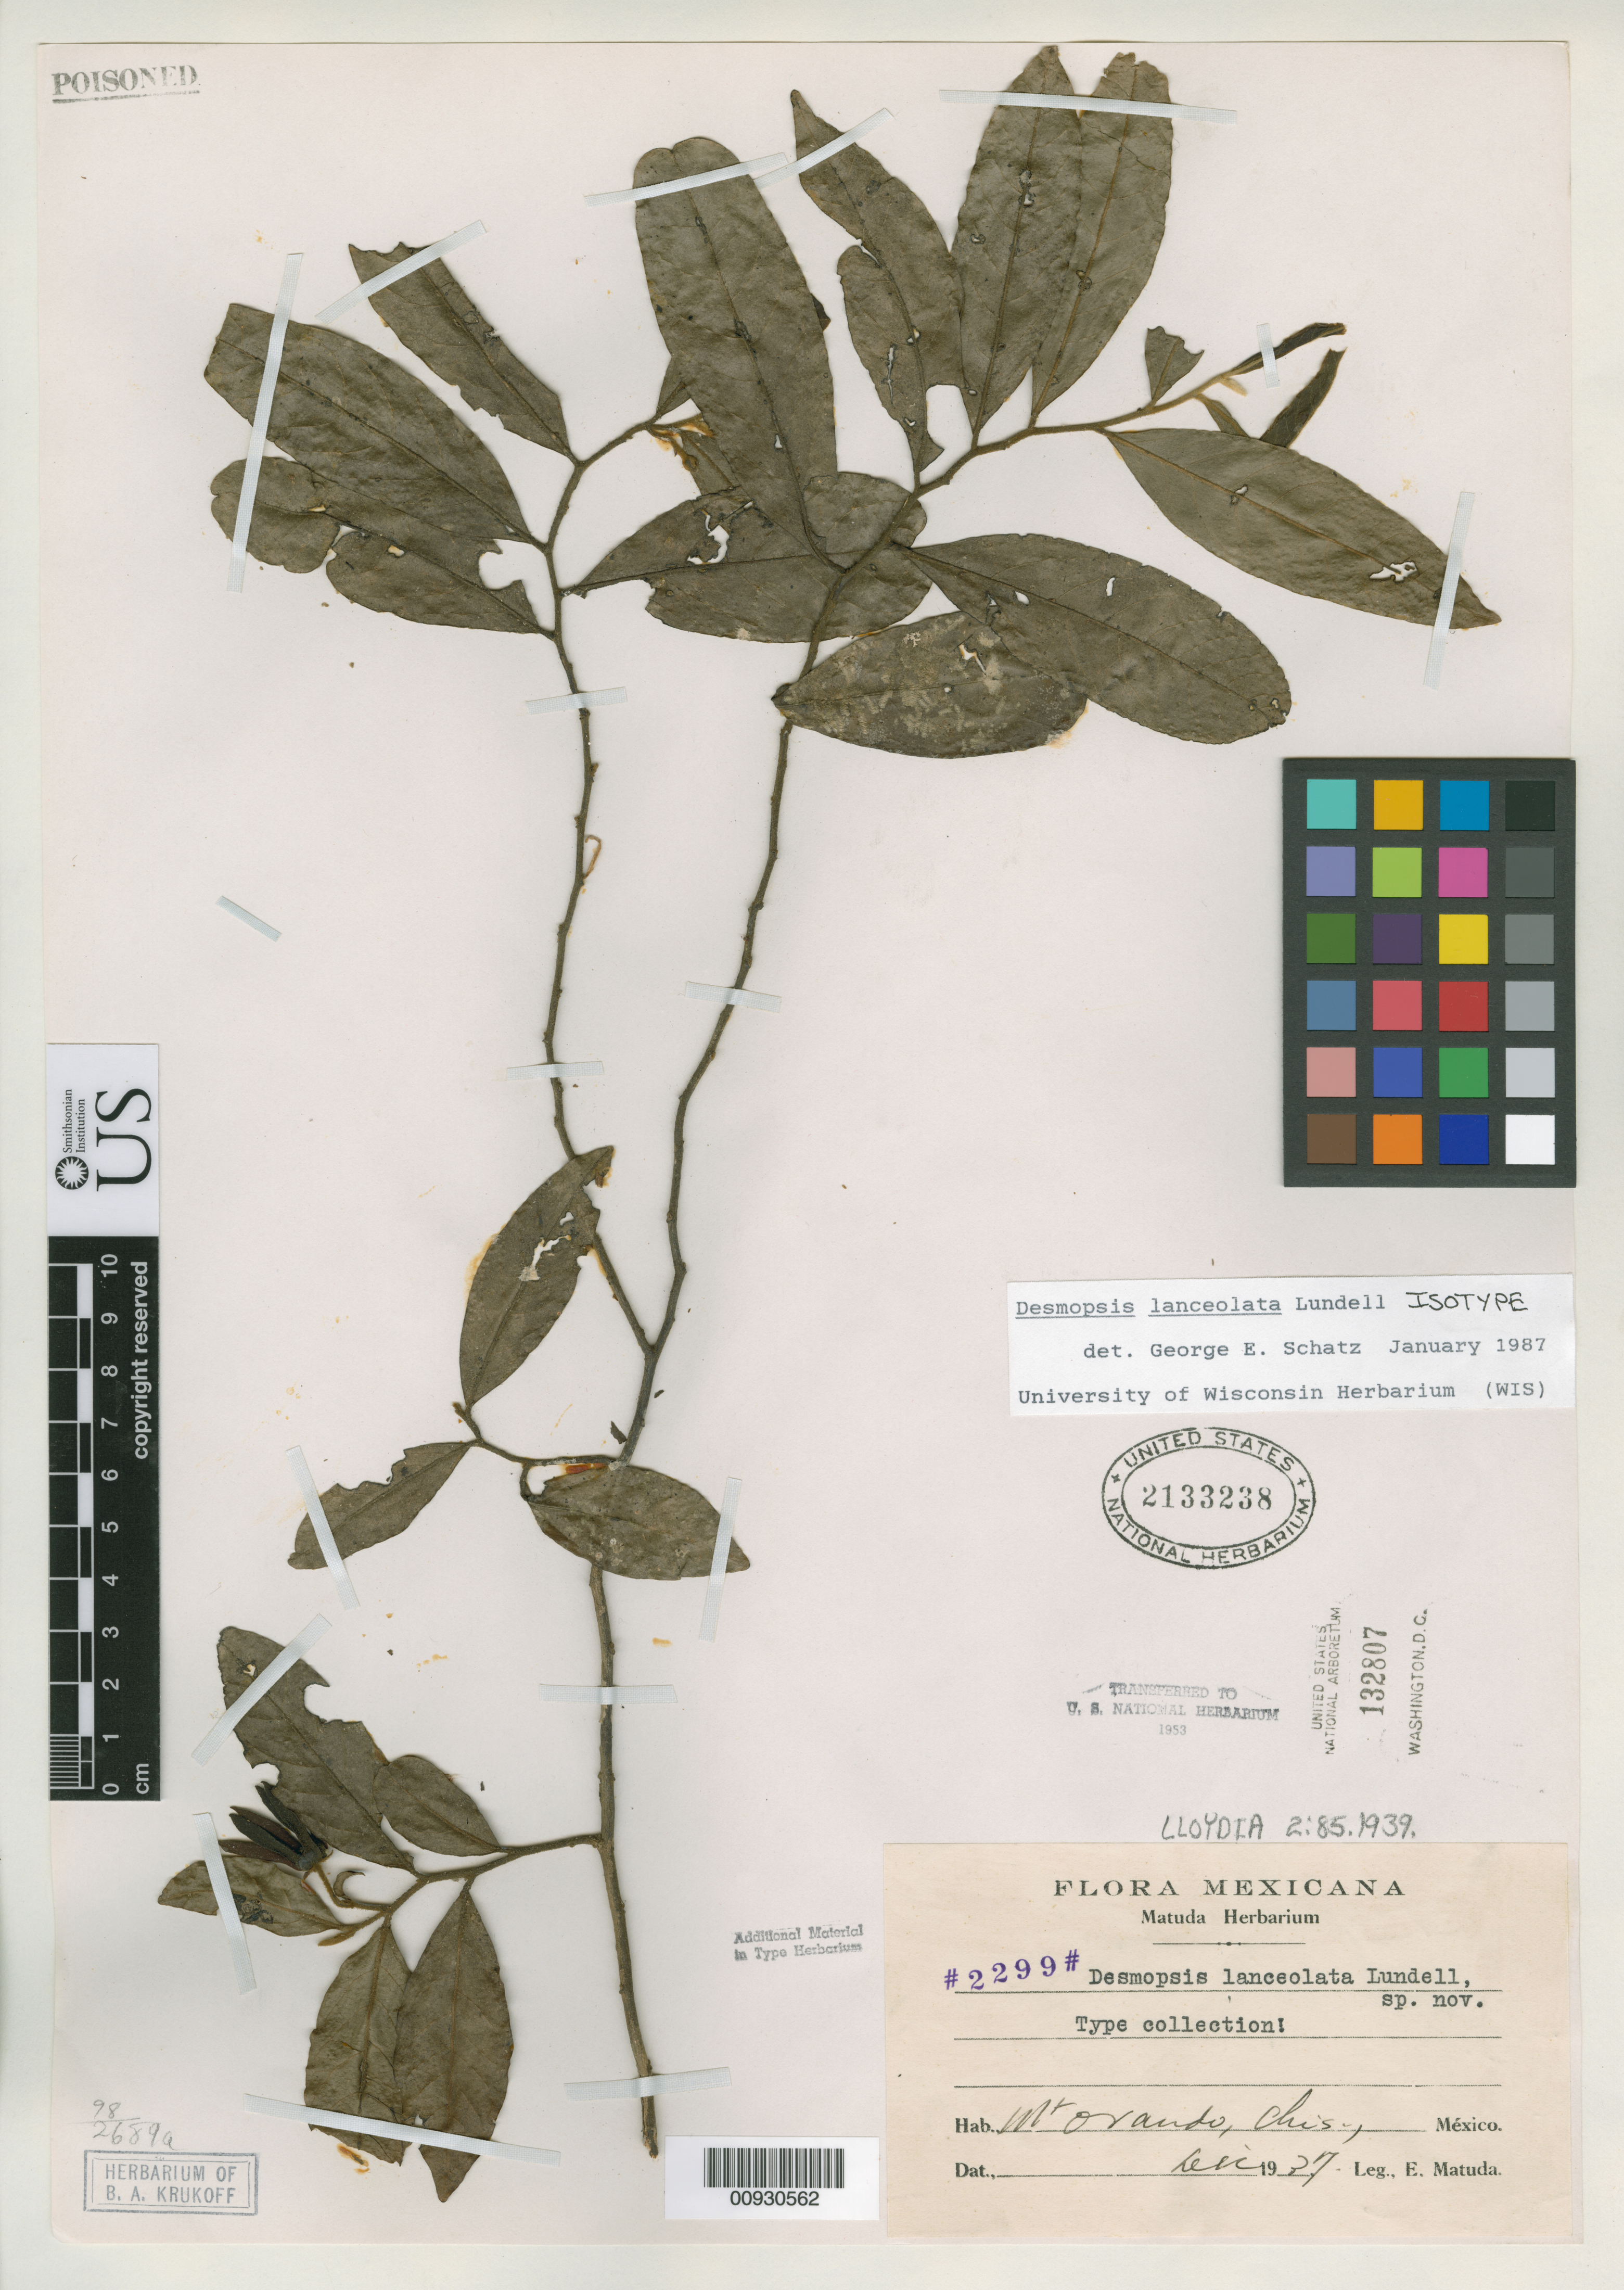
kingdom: Plantae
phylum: Tracheophyta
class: Magnoliopsida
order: Magnoliales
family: Annonaceae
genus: Desmopsis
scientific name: Desmopsis lanceolata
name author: Lundell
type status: Isotype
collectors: E. Matuda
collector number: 2299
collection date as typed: Dec 1937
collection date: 1937-12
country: Mexico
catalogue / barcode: US 2133238